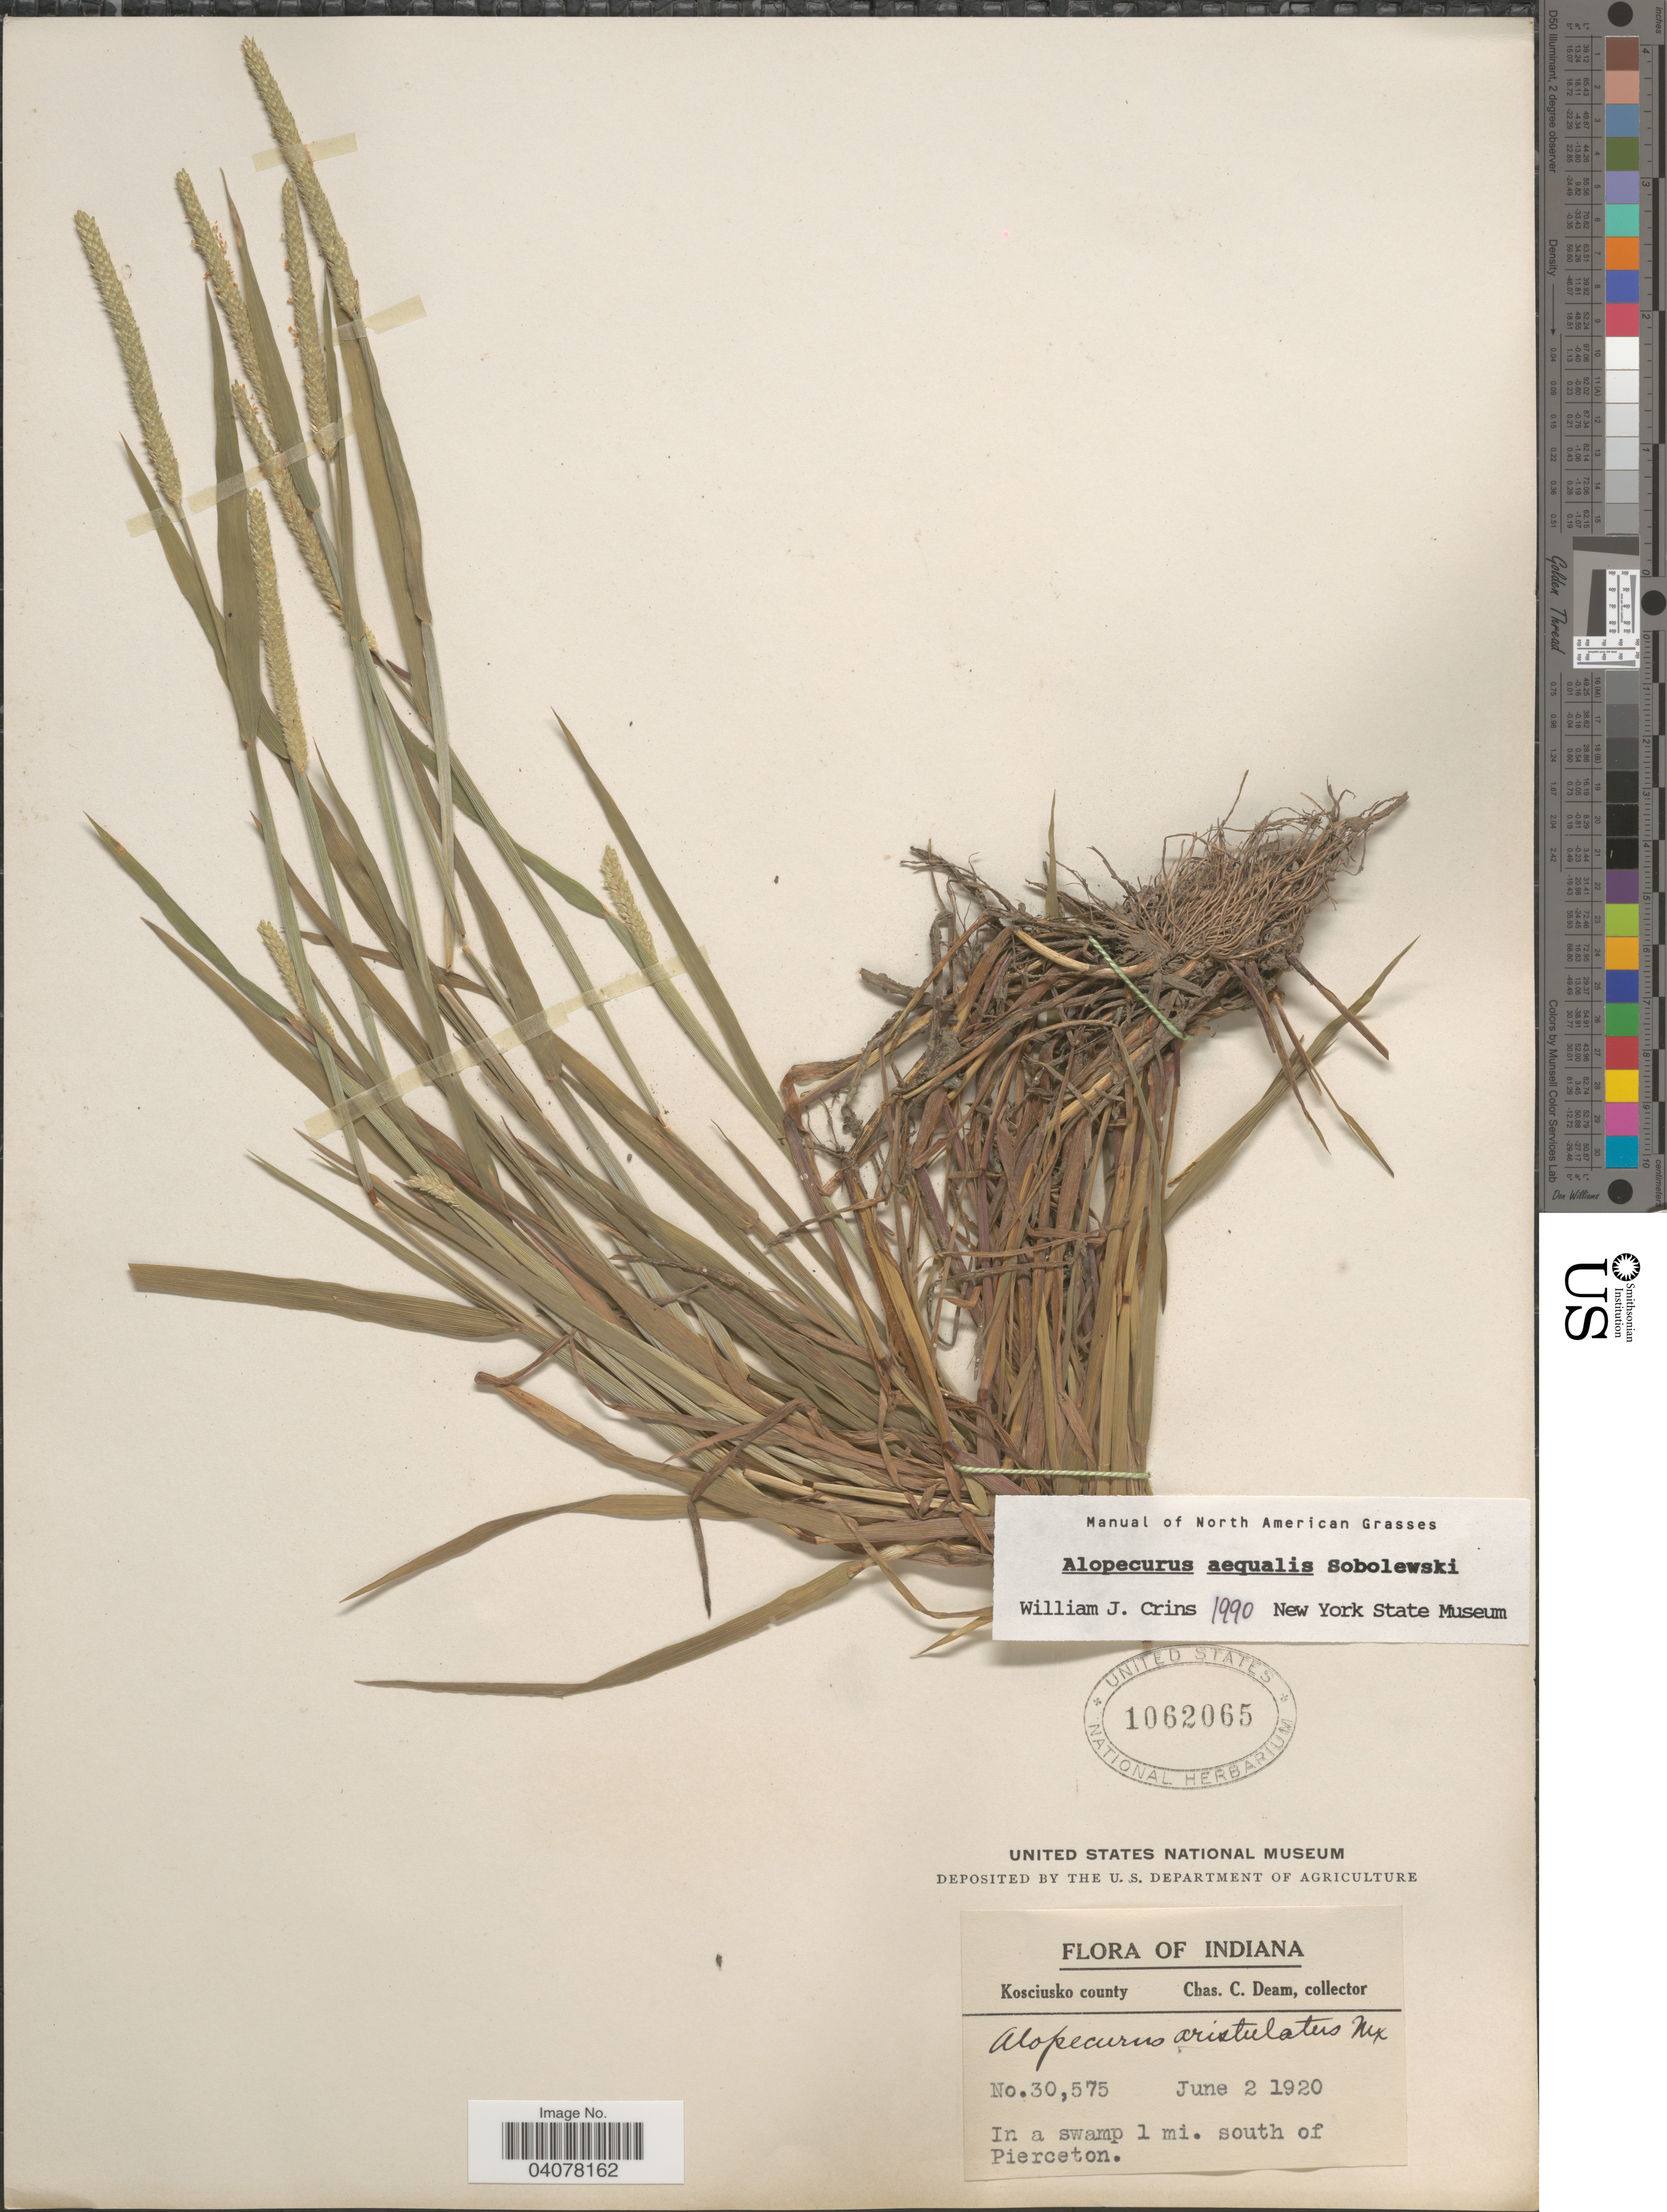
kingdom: Plantae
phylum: Tracheophyta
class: Liliopsida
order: Poales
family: Poaceae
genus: Alopecurus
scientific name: Alopecurus aequalis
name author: Sobol.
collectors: C. C. Deam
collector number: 30575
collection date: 1920-06-02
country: United States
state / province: Indiana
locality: Kosciusko county. In a swamp 1 mi. south of Pierceton.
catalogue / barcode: US 1062065